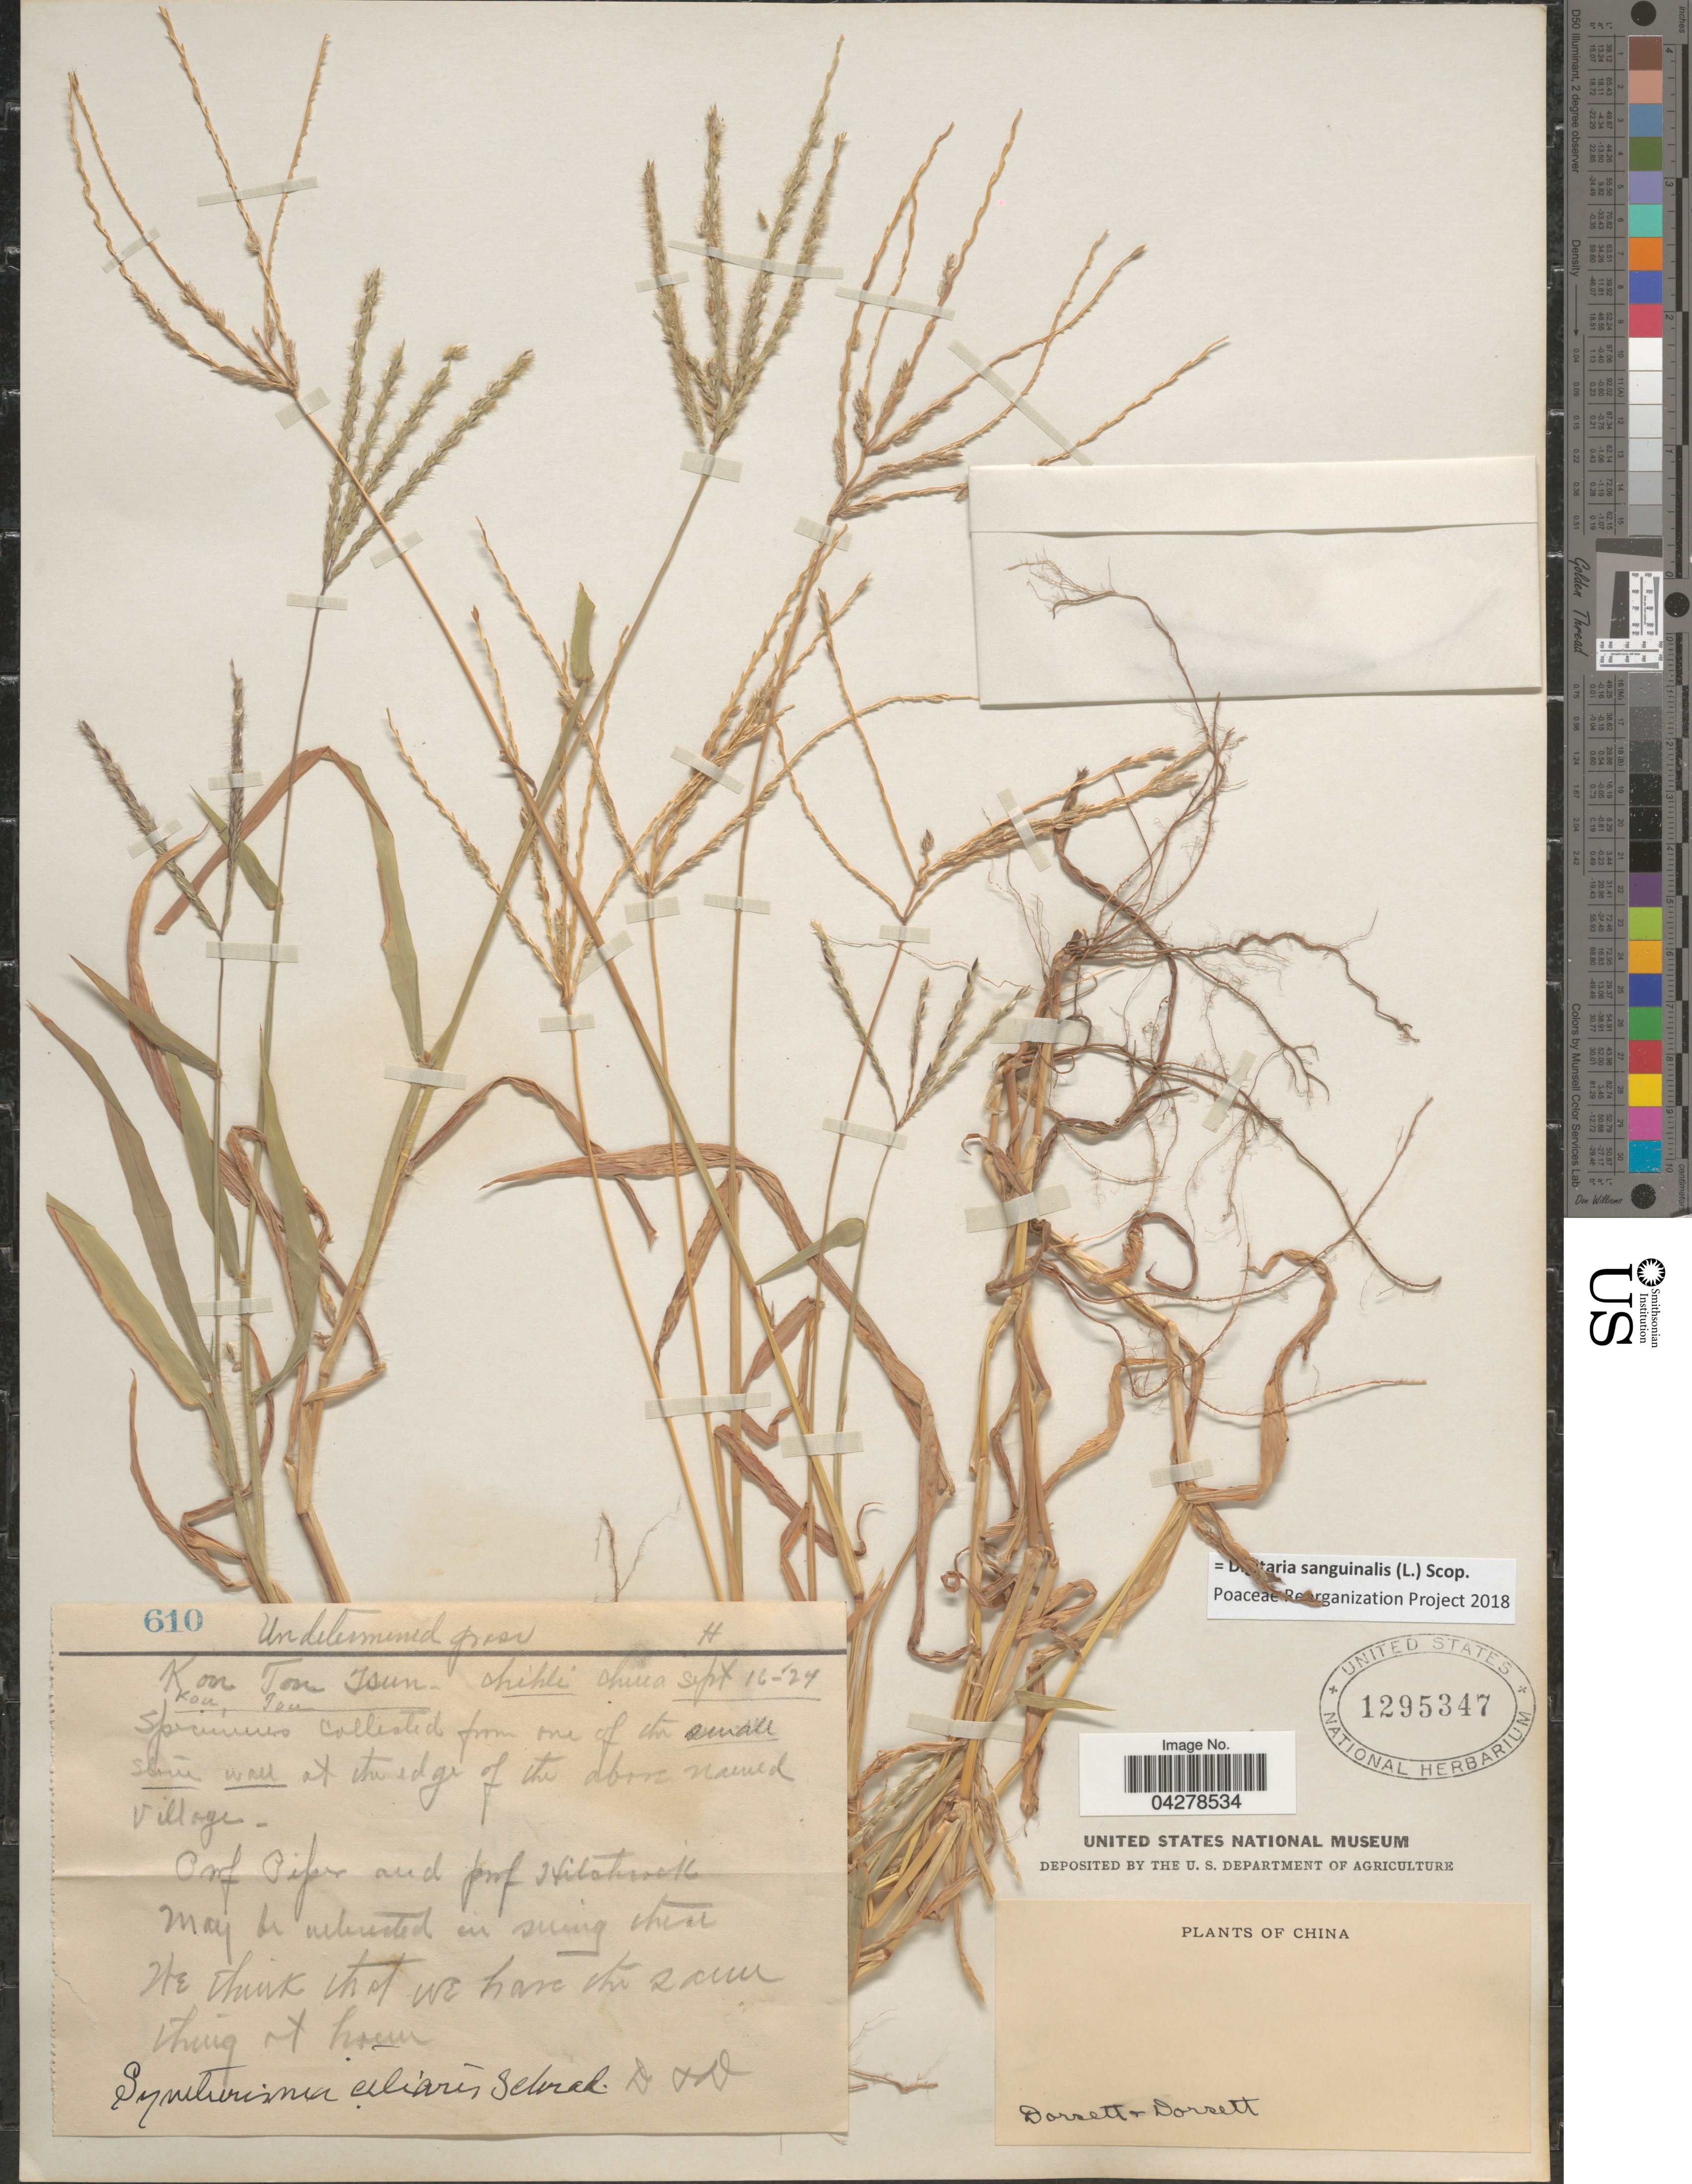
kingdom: Plantae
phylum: Tracheophyta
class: Liliopsida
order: Poales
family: Poaceae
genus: Digitaria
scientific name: Digitaria sanguinalis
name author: (L.) Scop.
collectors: -- Dorsett & -- Dorsett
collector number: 310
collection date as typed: Transcribed d/m/y: 16/9/24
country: China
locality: Kon Ton Isun. Chihli.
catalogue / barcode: US 1295347